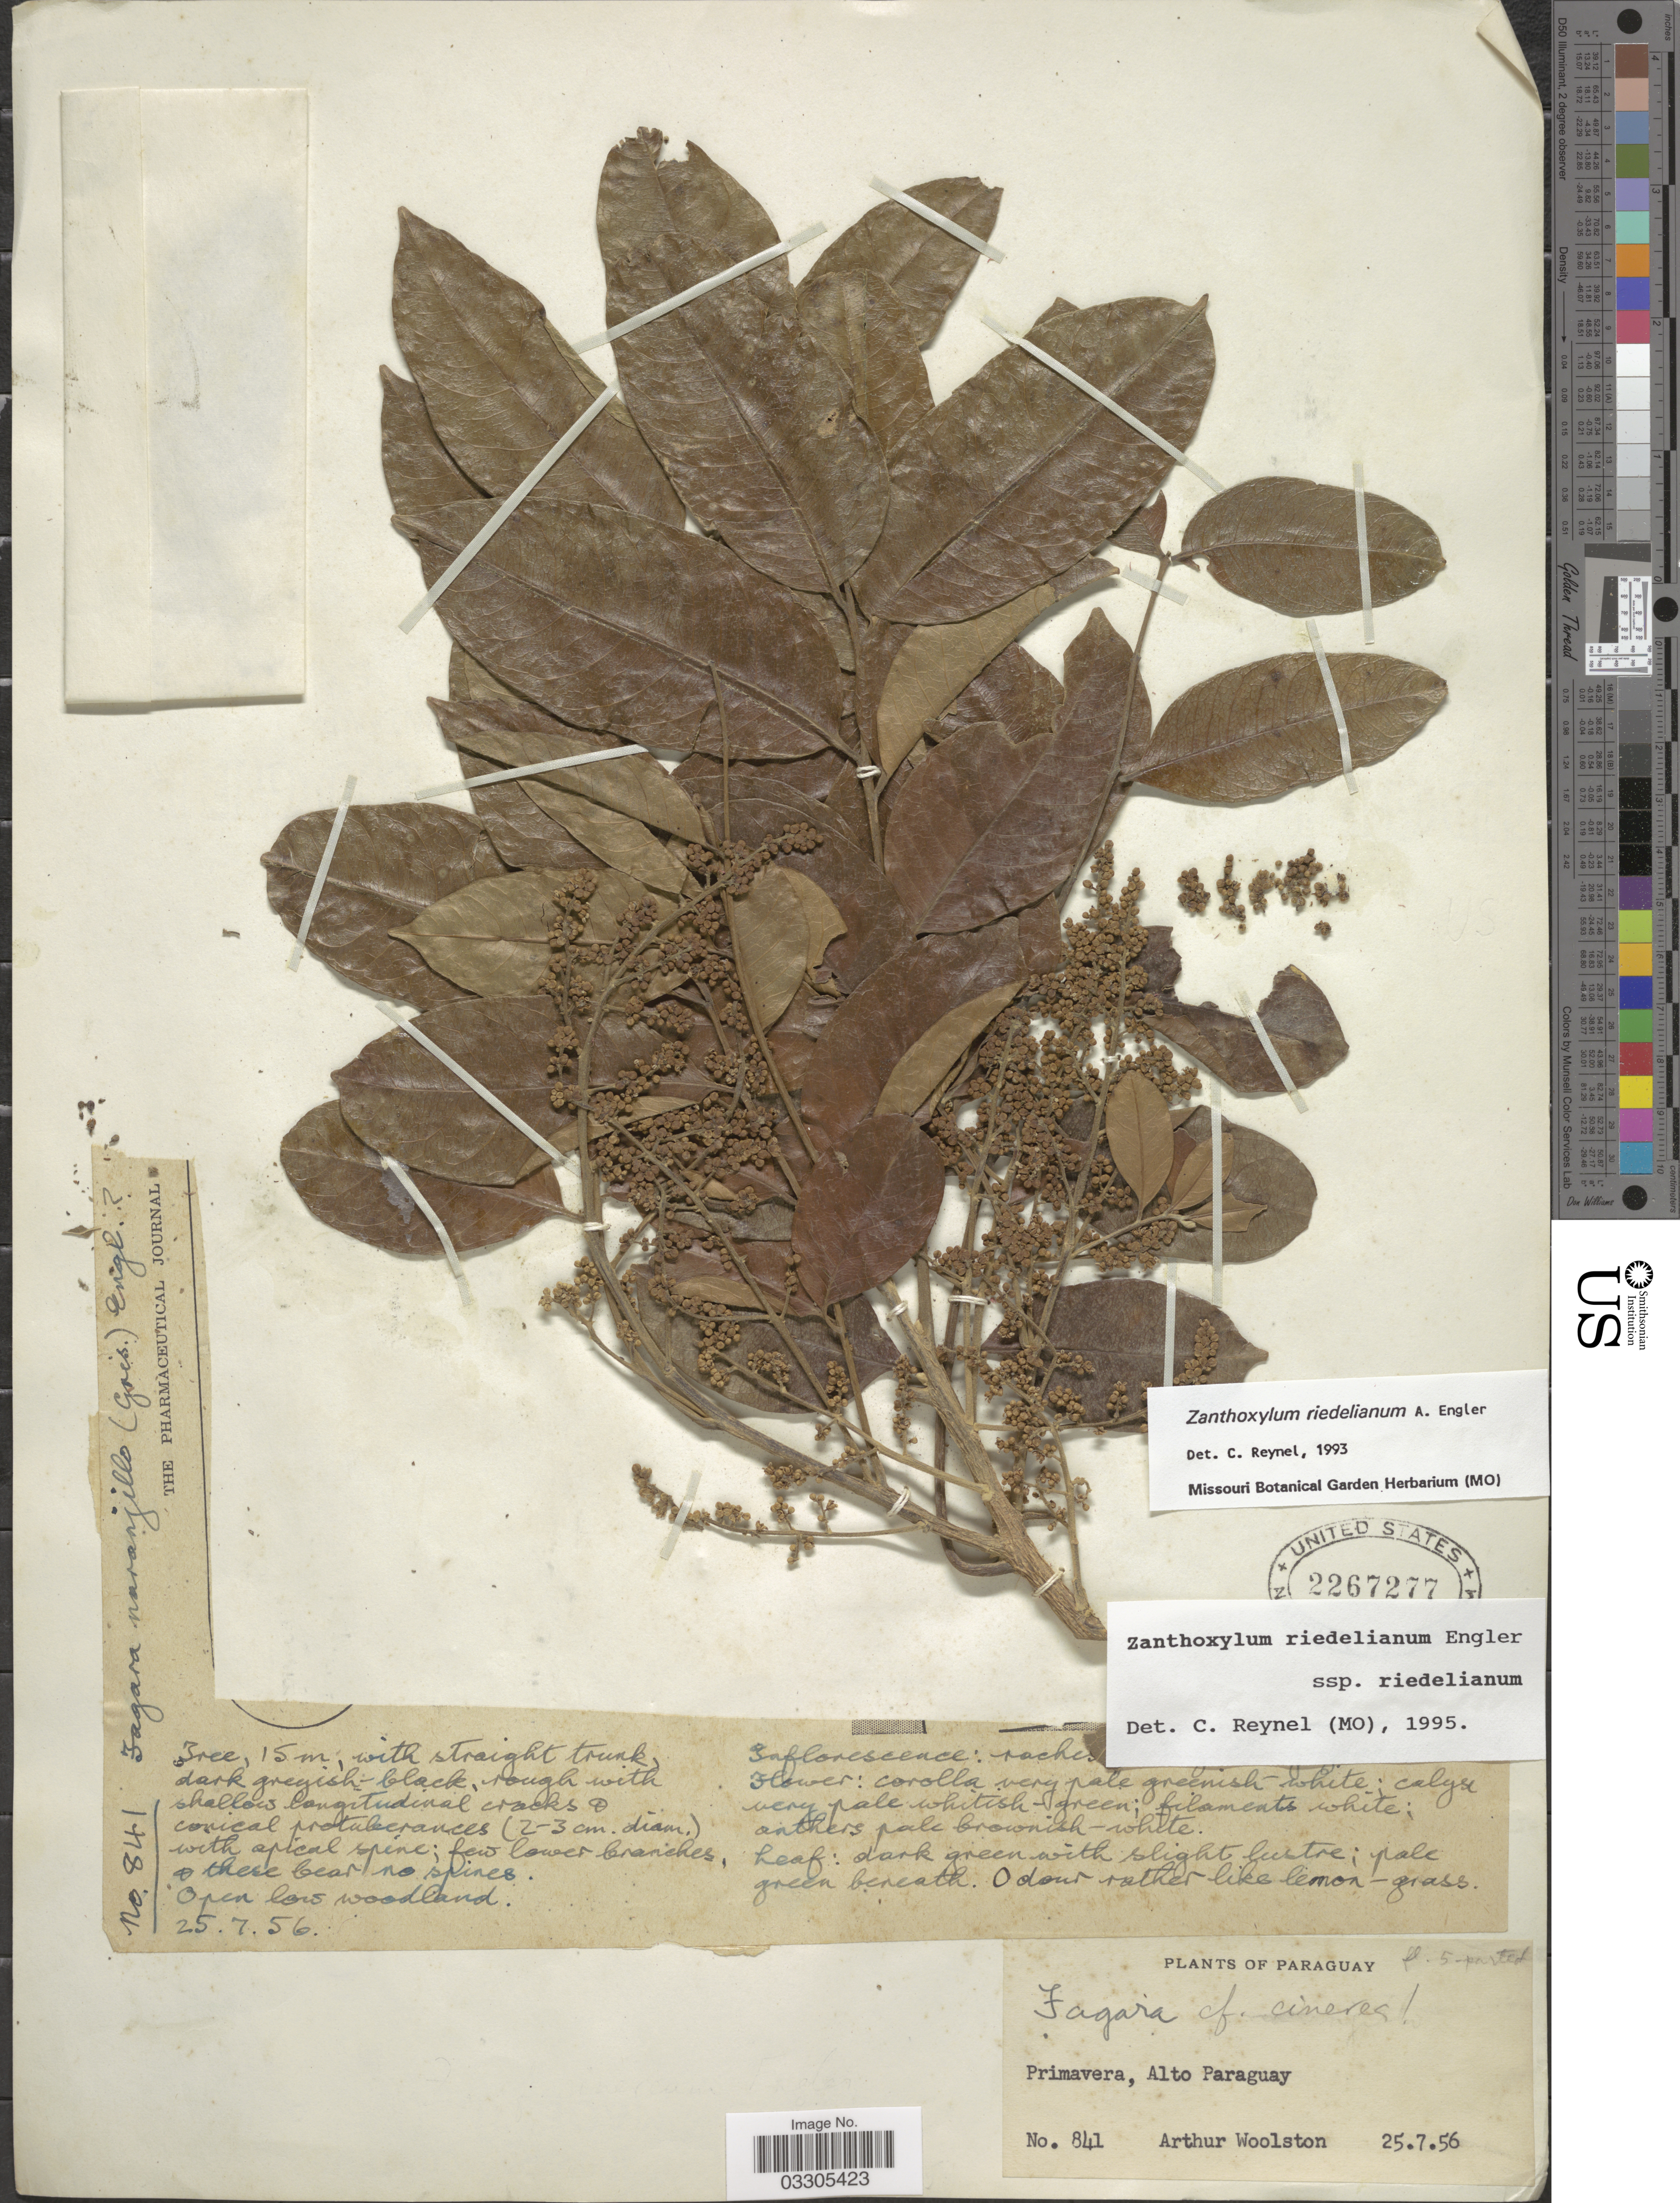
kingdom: Plantae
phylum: Tracheophyta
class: Magnoliopsida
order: Sapindales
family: Rutaceae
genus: Zanthoxylum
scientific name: Zanthoxylum riedelianum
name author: Engl.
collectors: A. L. Woolston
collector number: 841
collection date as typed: Transcribed d/m/y: 25/7/56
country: Paraguay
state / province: Alto Paraguay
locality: Primavera.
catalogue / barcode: US 2267277